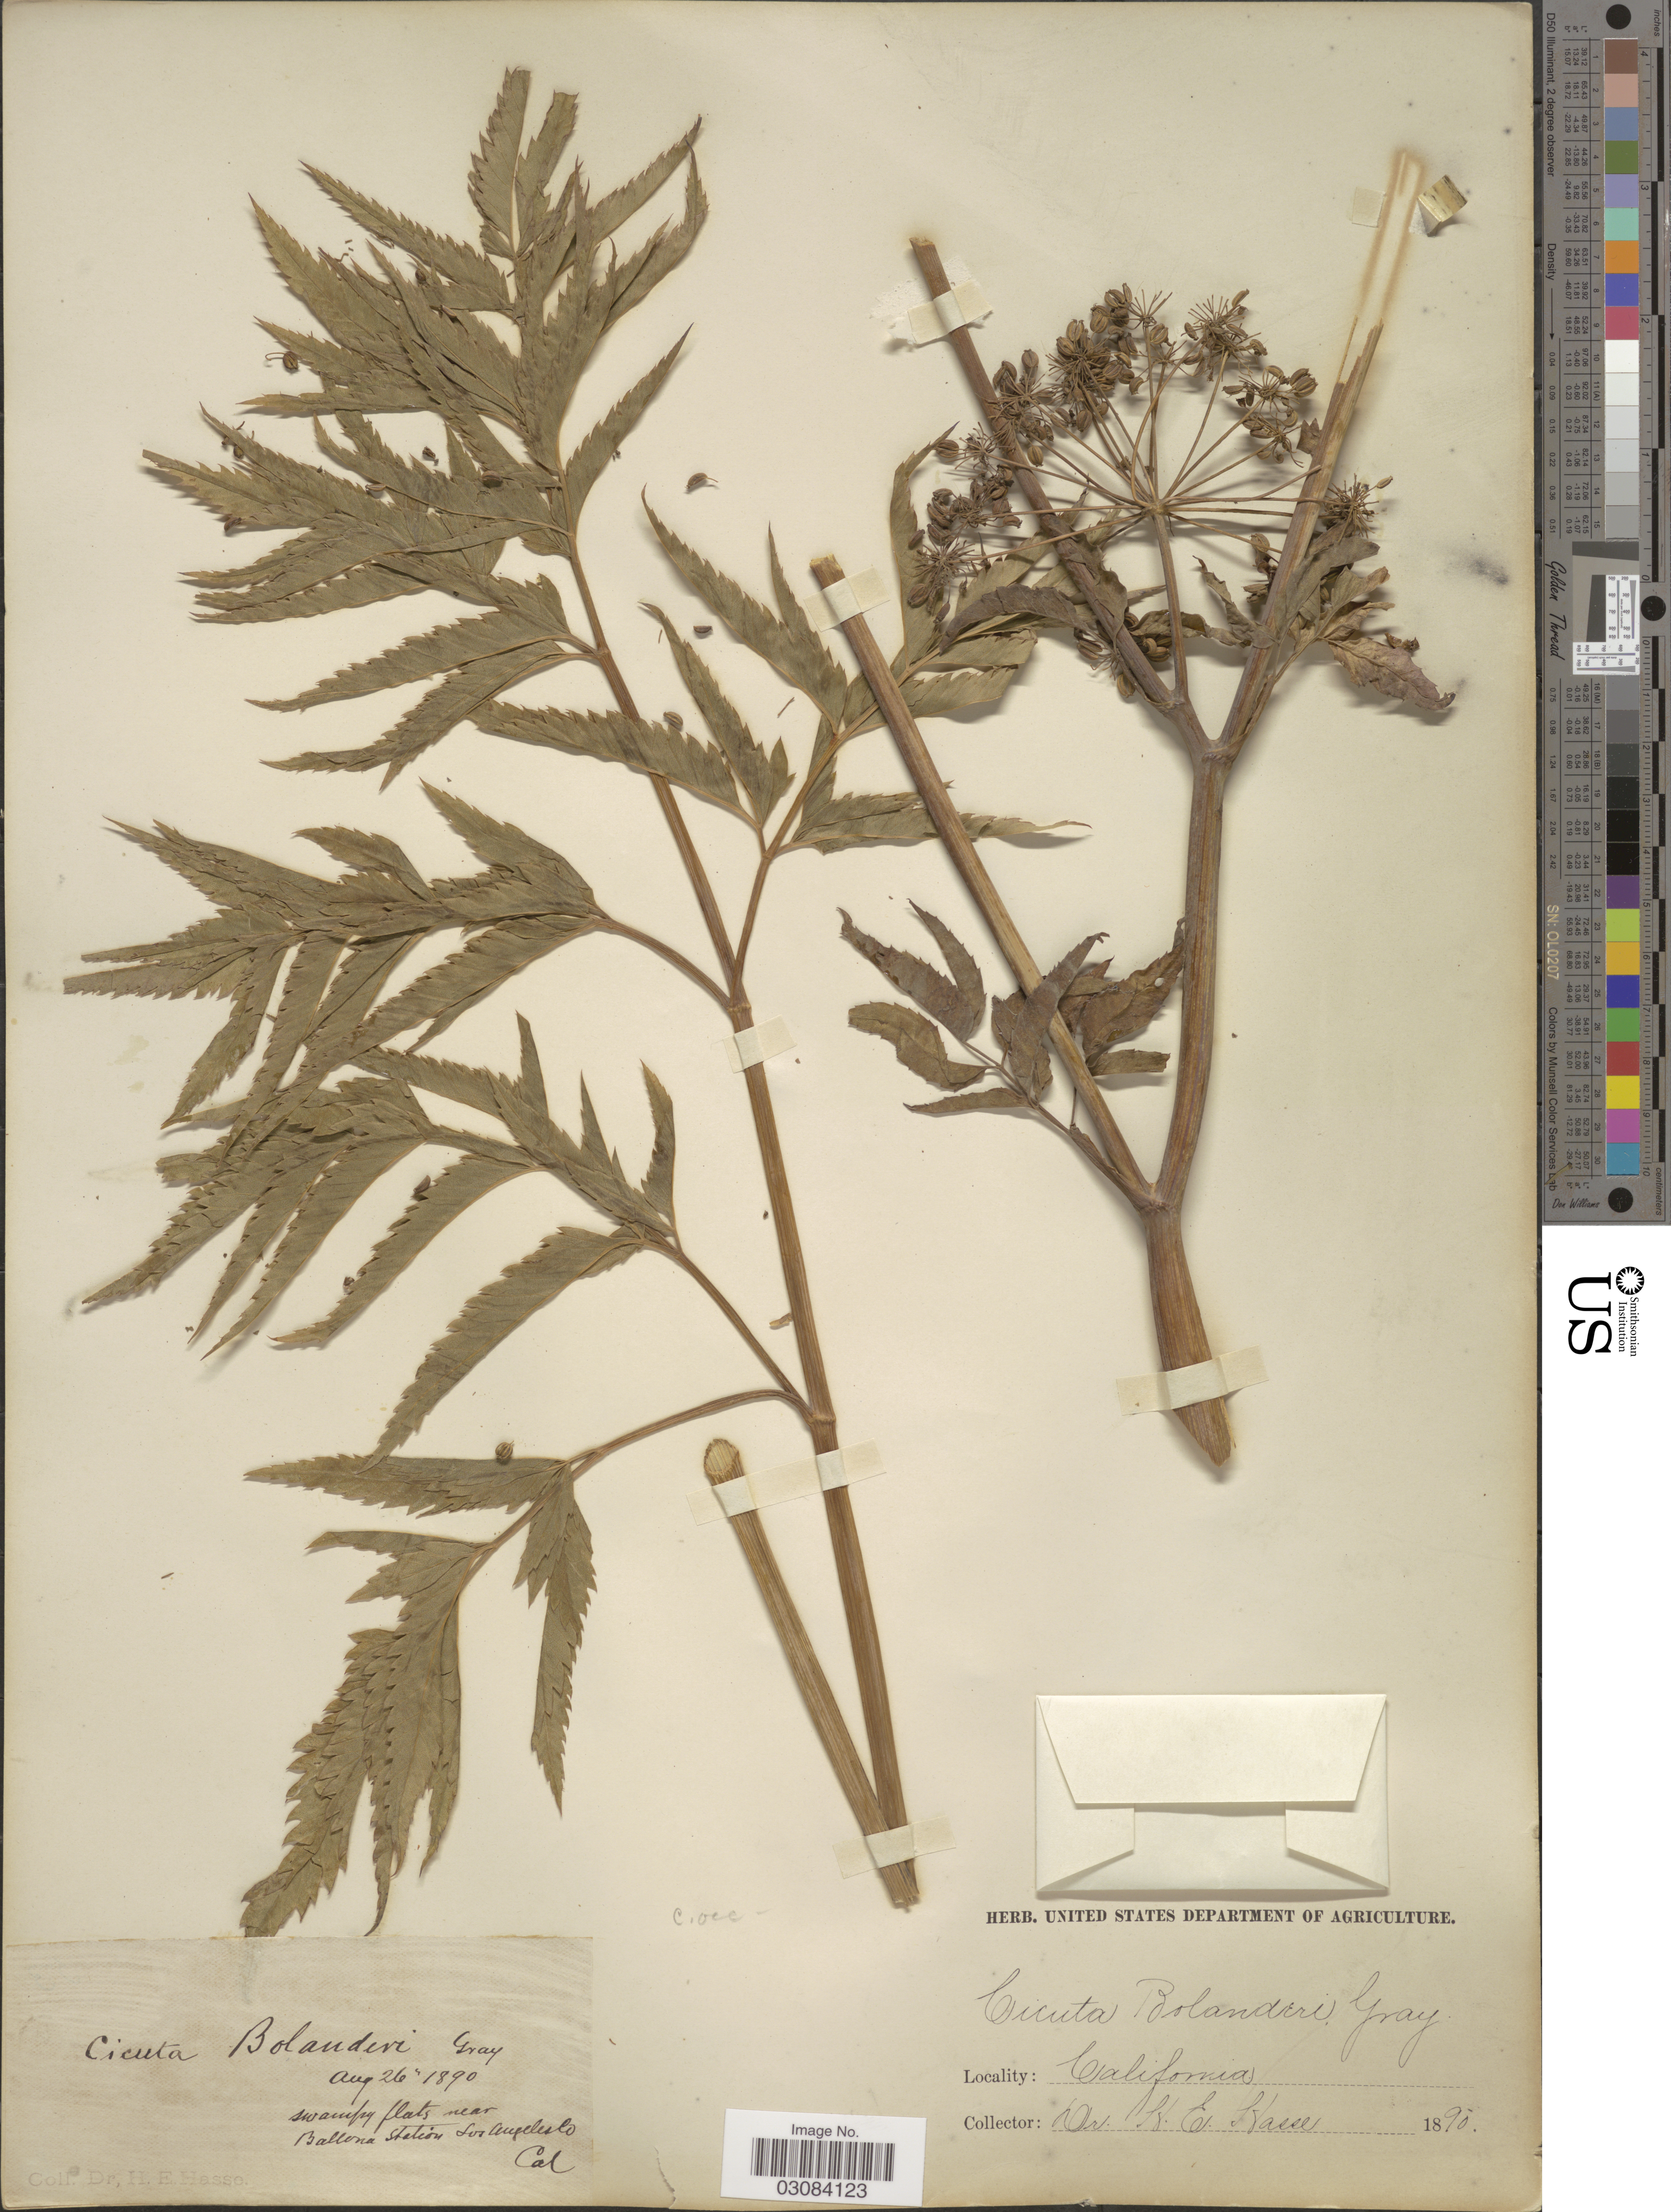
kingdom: Plantae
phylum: Tracheophyta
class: Magnoliopsida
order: Apiales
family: Apiaceae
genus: Cicuta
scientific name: Cicuta bolanderi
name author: A. Gray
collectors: H. E. Hasse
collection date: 1890-08-26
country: United States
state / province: California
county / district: Los Angeles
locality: Swampy flats near Ballona Station Los Angeles Co.